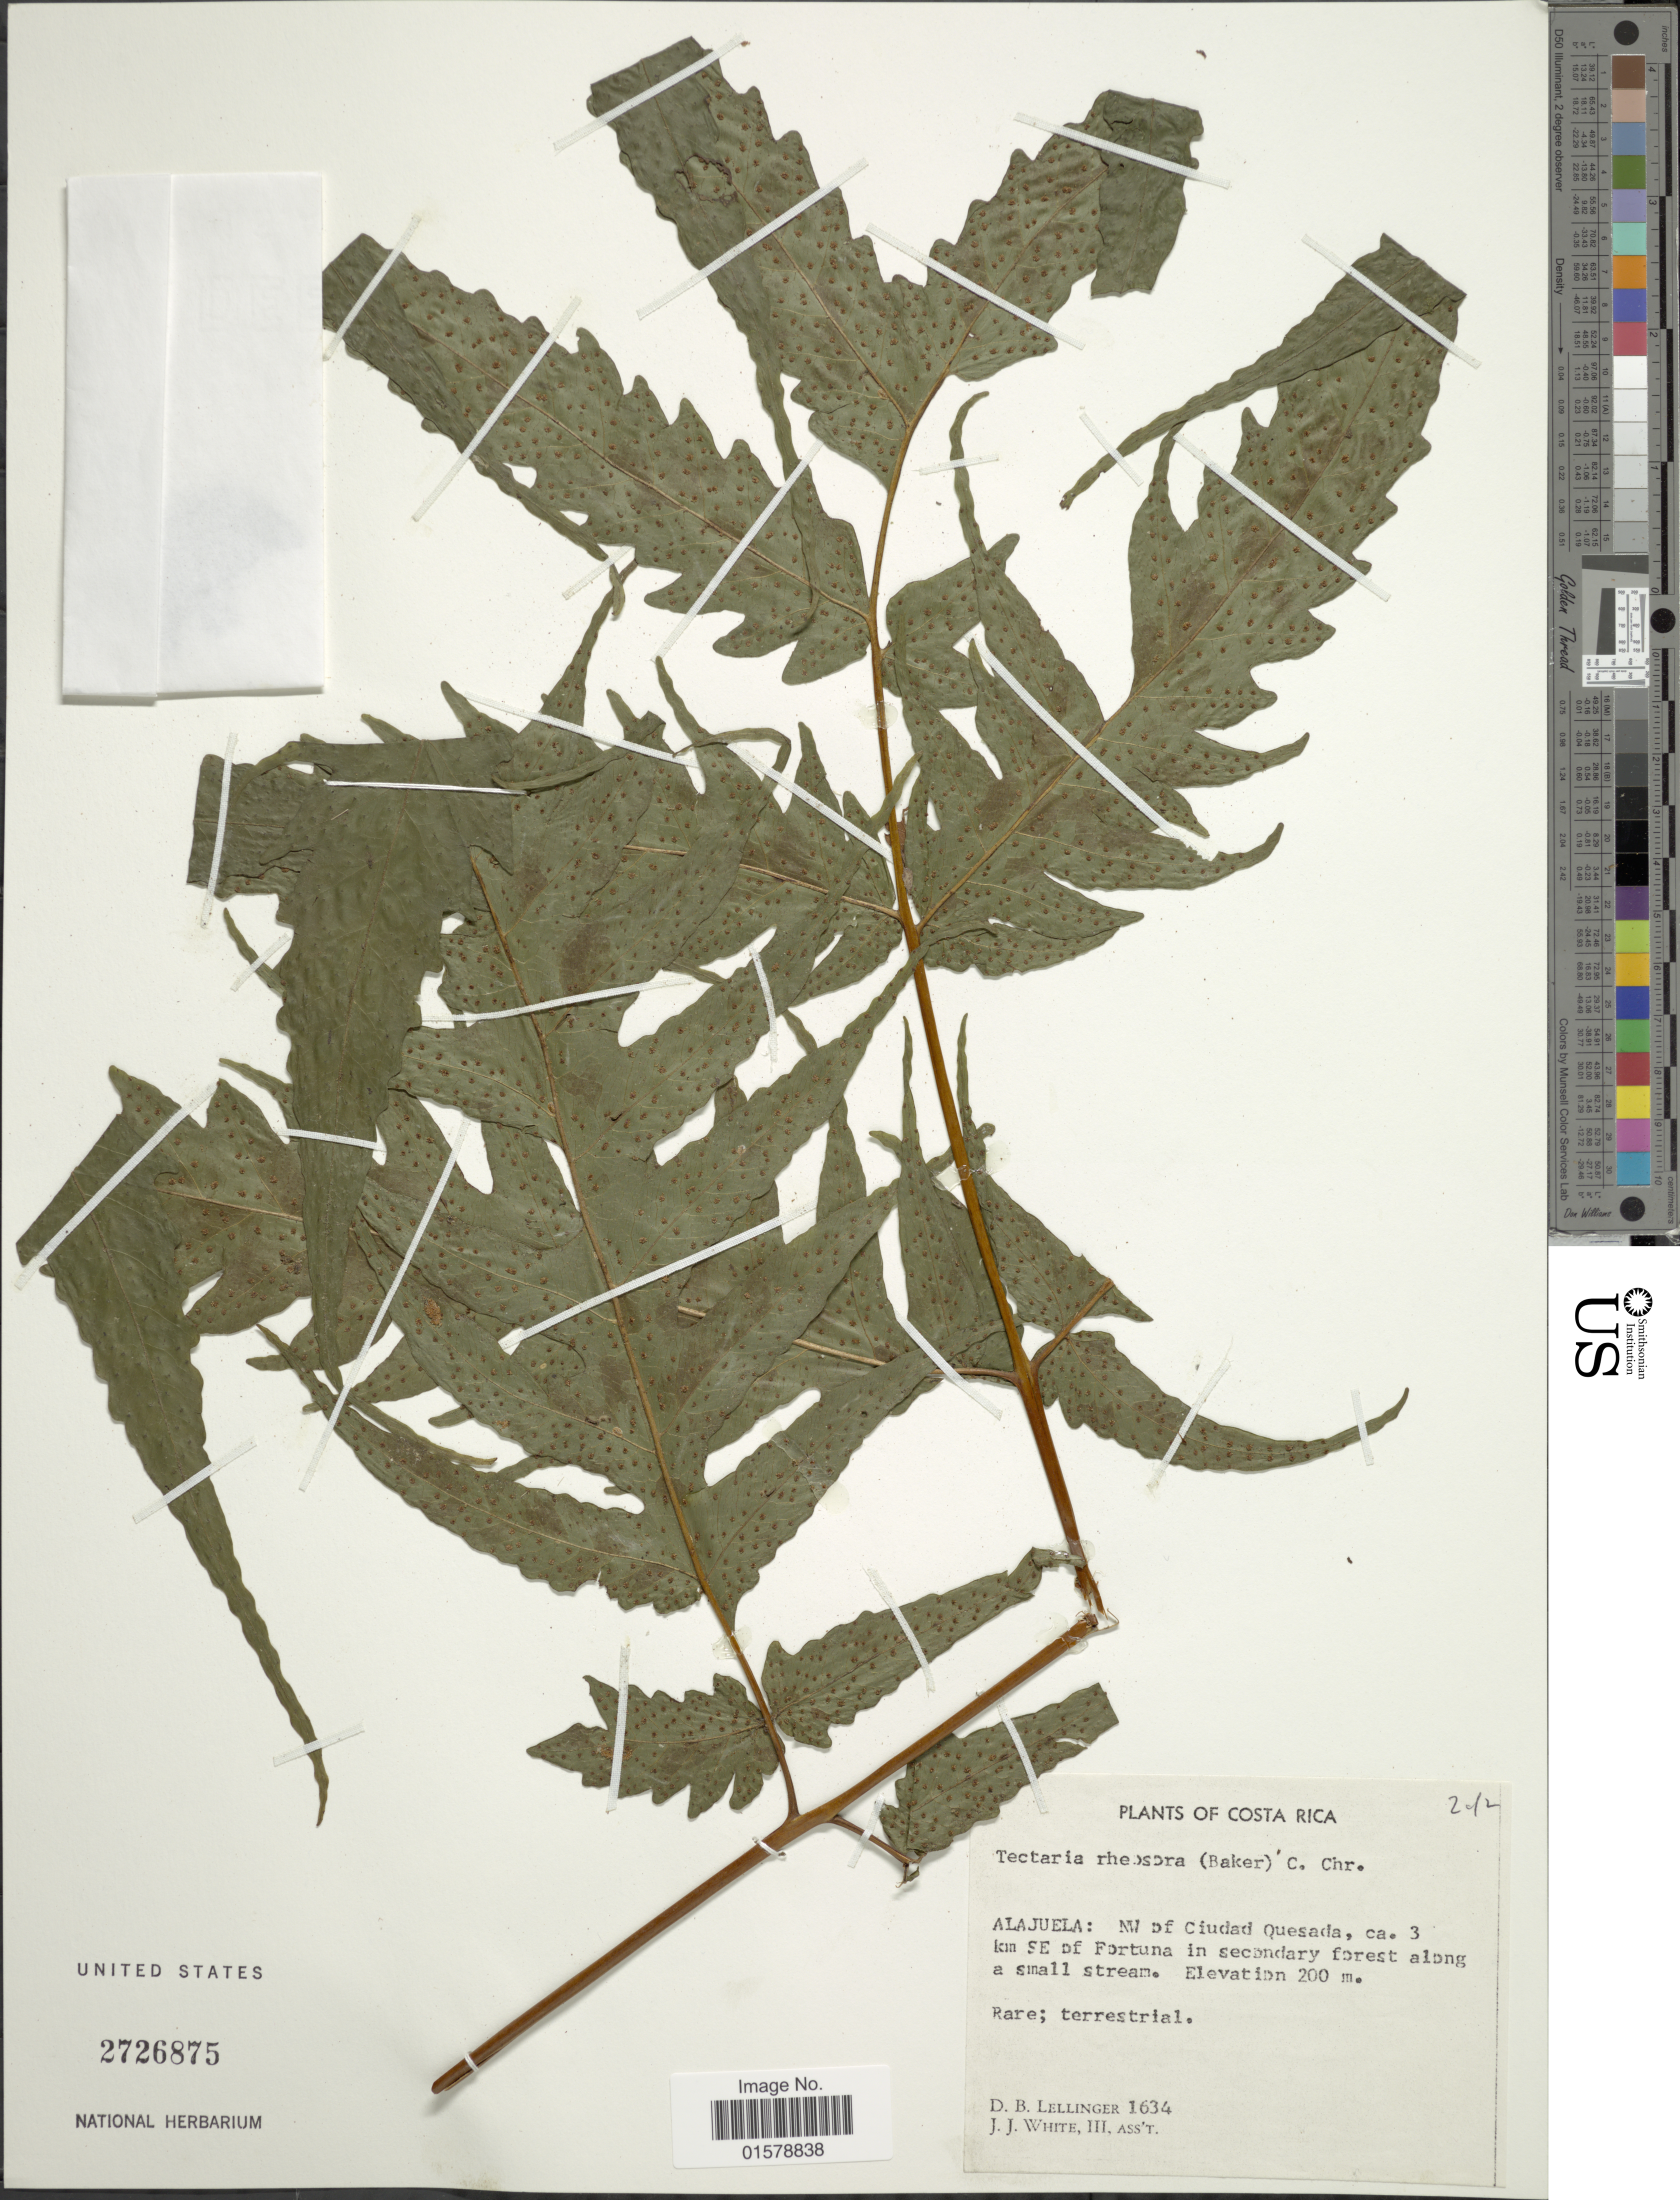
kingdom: Plantae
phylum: Tracheophyta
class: Polypodiopsida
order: Polypodiales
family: Tectariaceae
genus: Tectaria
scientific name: Tectaria rivalis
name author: (Mett. ex Kuhn) C. Chr.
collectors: D. B. Lellinger & J. J. White III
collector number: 1634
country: Costa Rica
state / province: Alajuela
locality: NW of Ciudad Wuesada, ca. 3 km SE of Fortuna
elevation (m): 200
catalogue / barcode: US 2726875